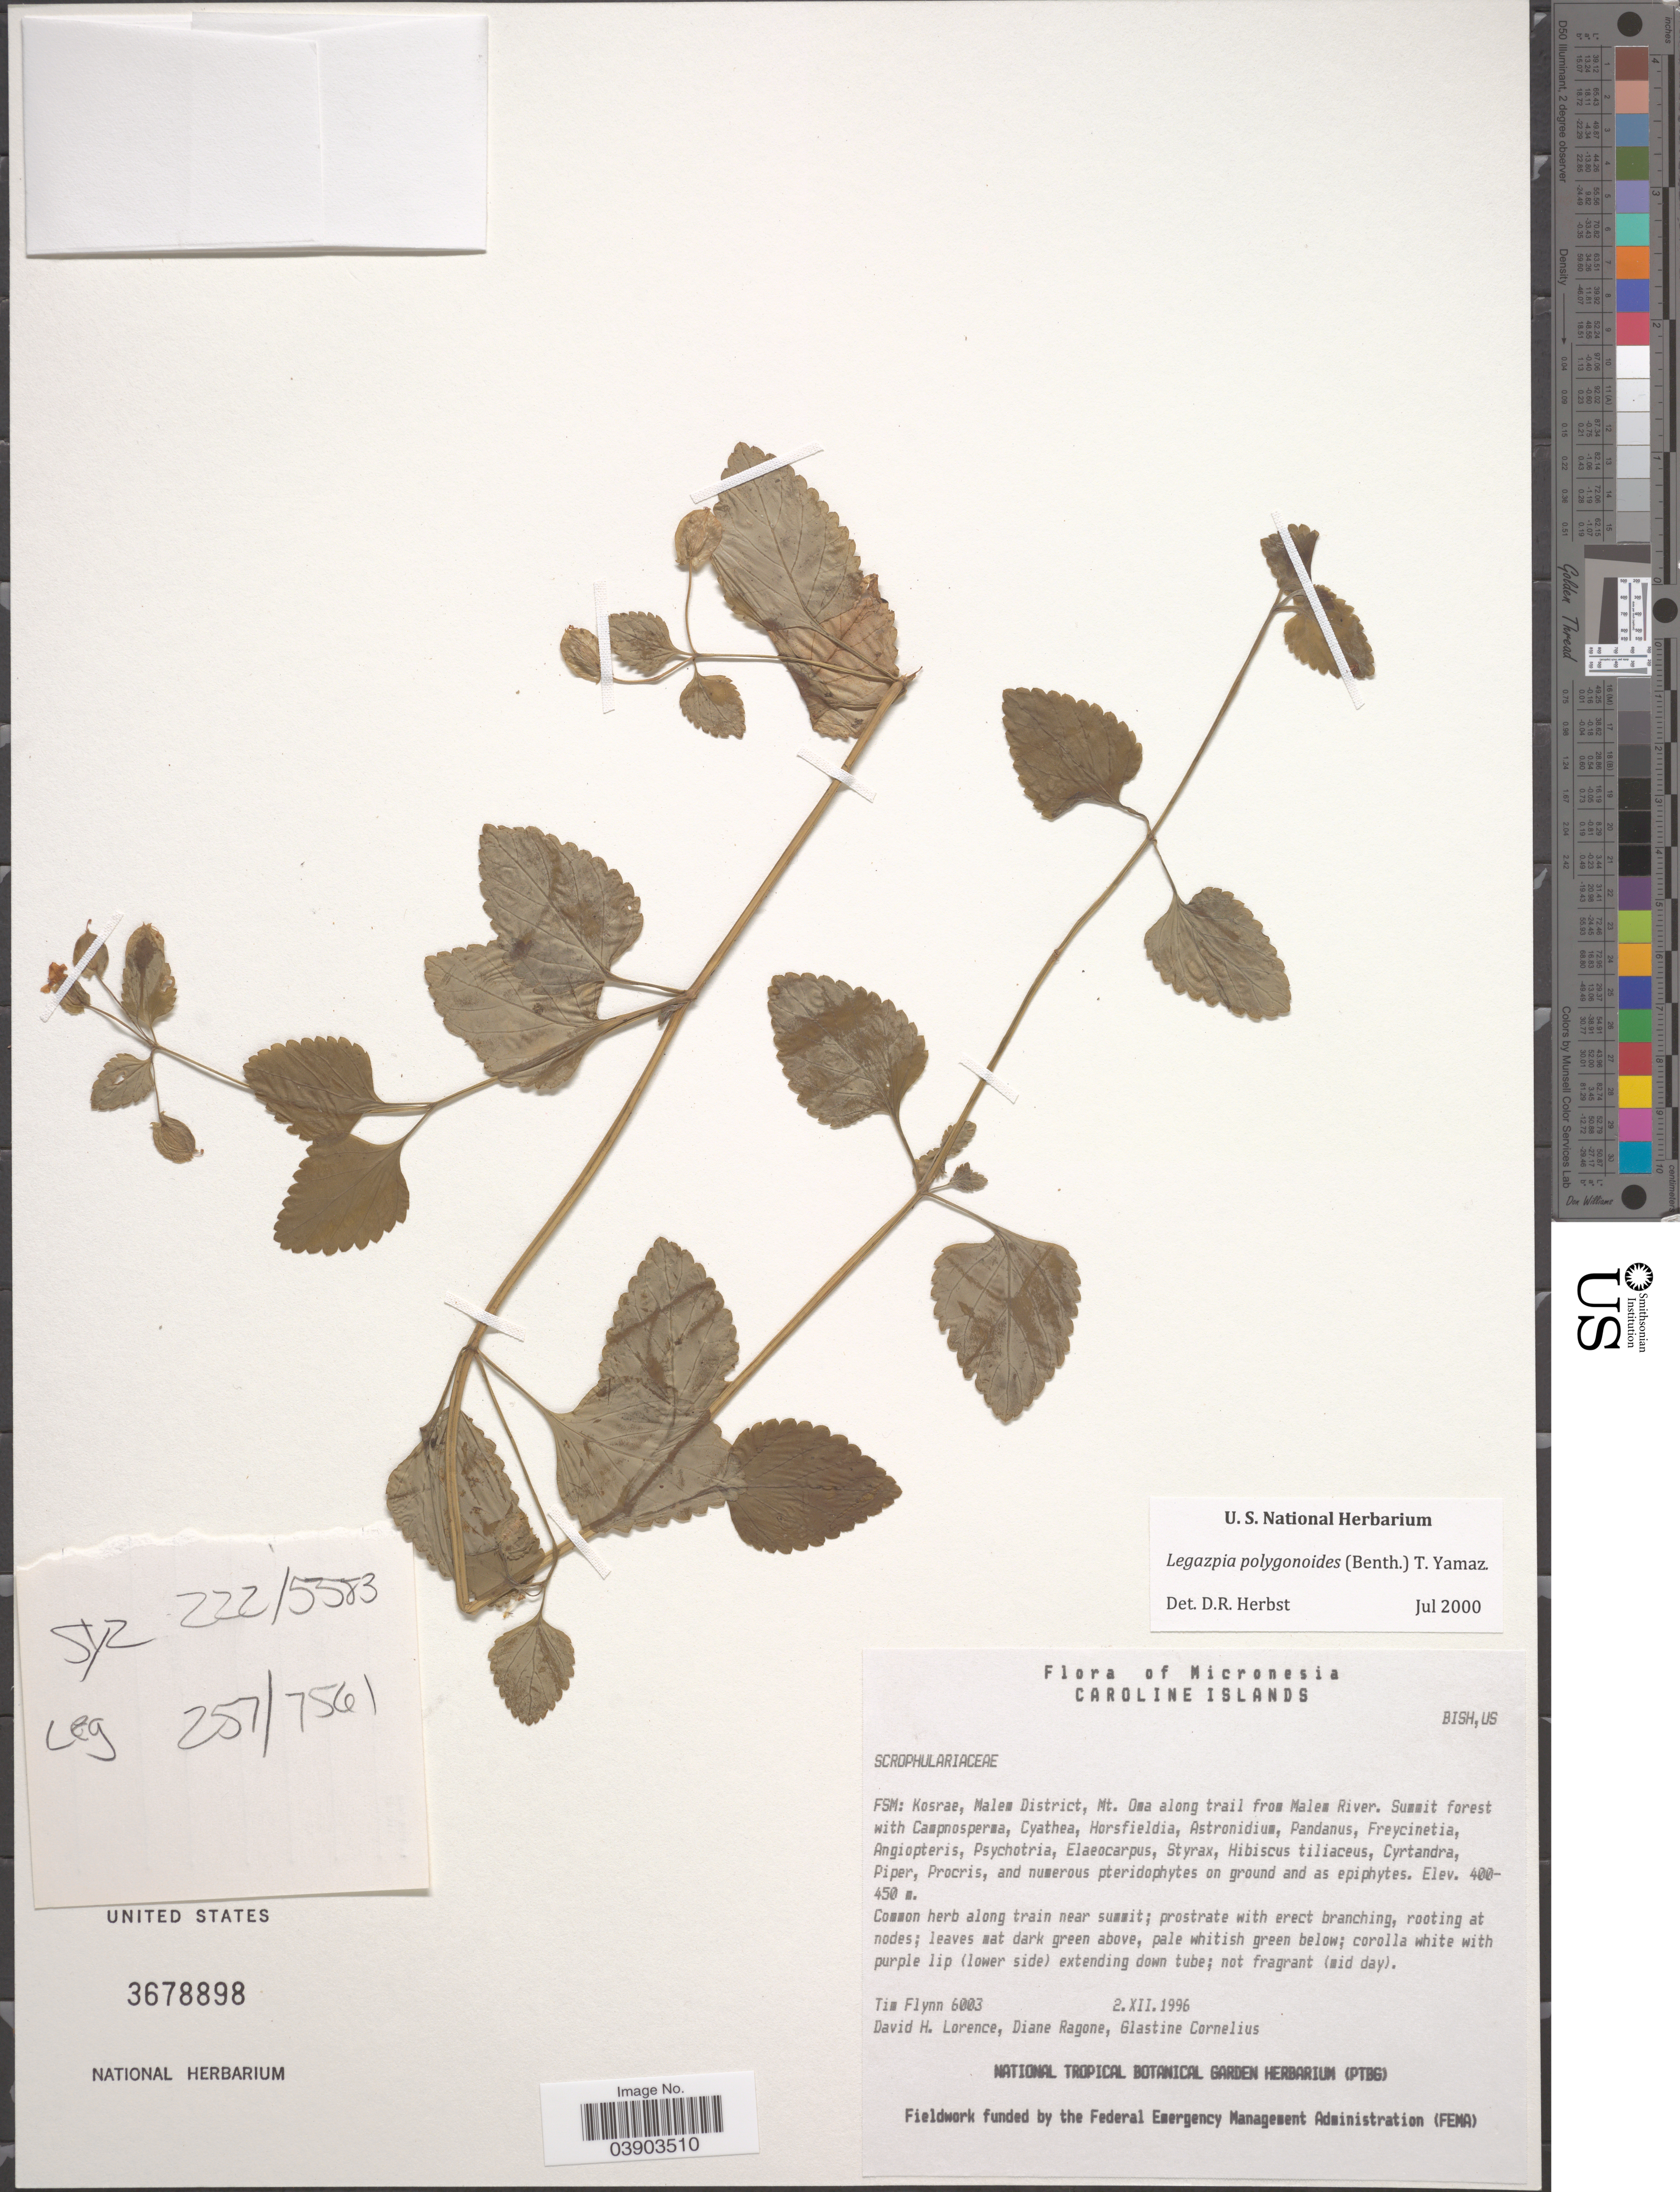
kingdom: Plantae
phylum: Tracheophyta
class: Magnoliopsida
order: Lamiales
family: Linderniaceae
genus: Torenia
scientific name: Torenia polygonoides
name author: Benth.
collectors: T. Flynn, D. Lorence, D. Ragone & G. Cornelius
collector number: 6003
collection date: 1996-12-02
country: Micronesia, Federated States of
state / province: Kosrae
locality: Micronesia. Caroline Islands. FSM: Malem District, Mt. Oma along trail from Malem River.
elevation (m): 400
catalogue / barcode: US 3678898